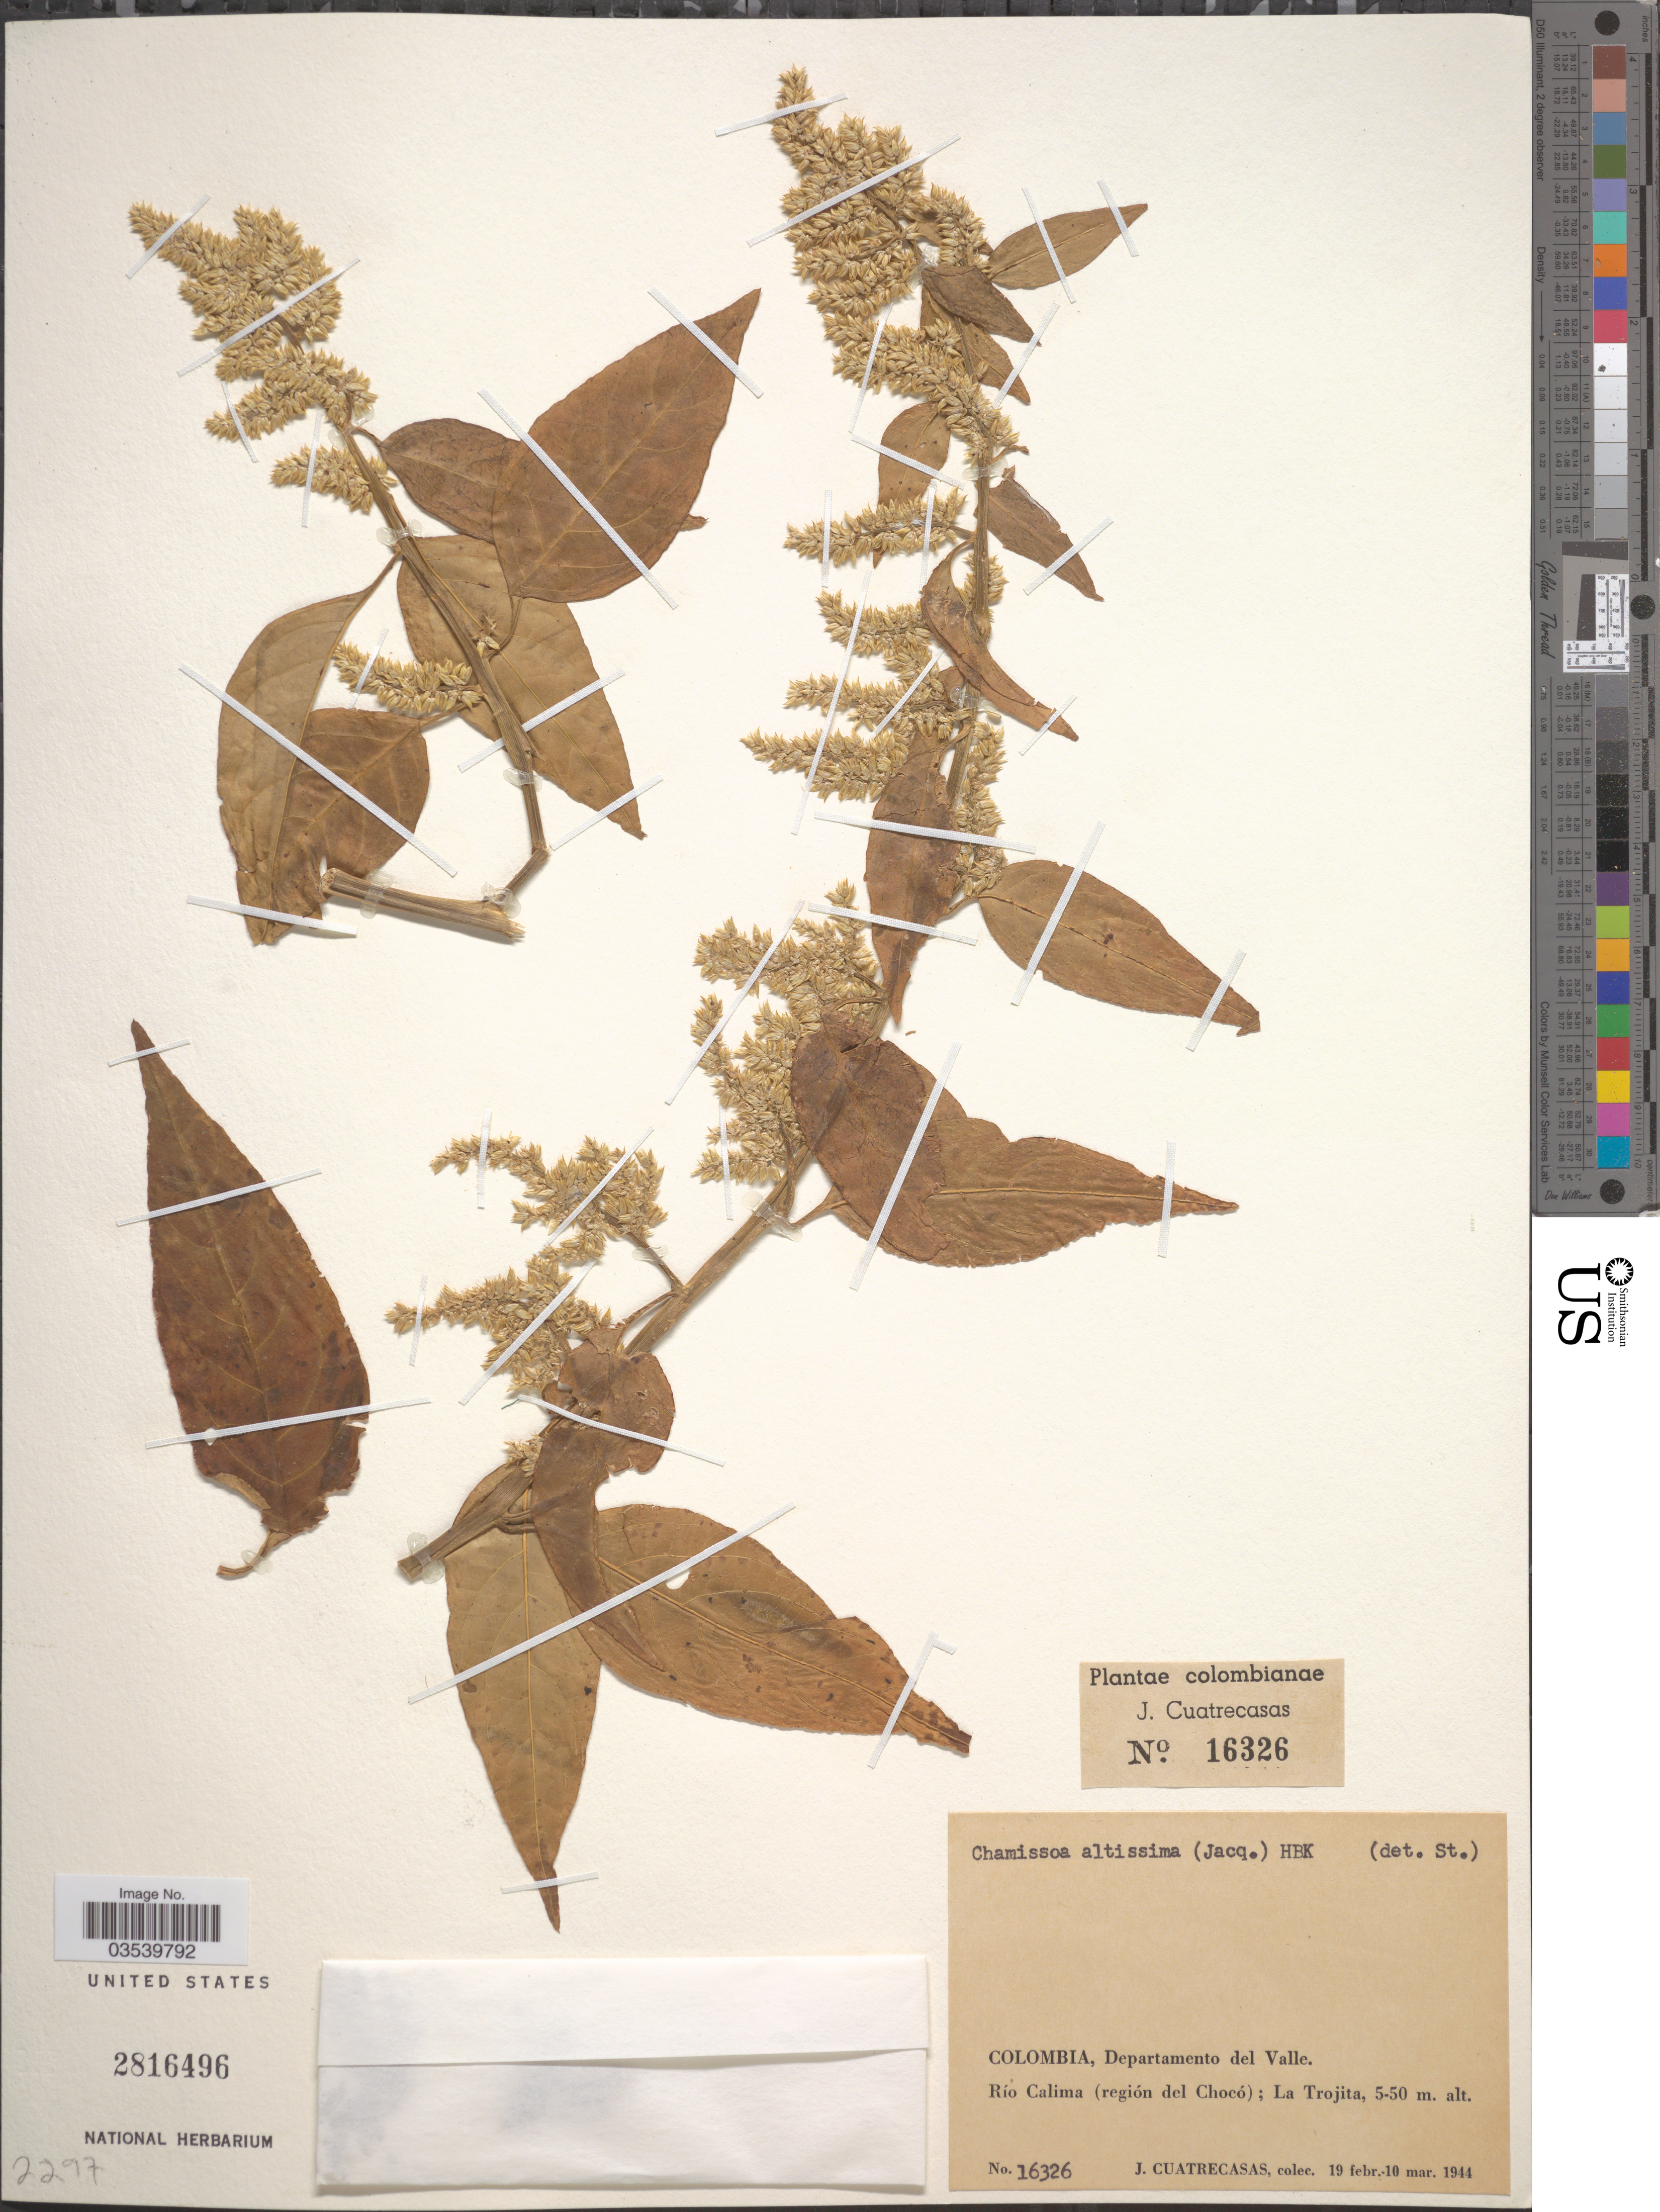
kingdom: Plantae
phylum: Tracheophyta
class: Magnoliopsida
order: Caryophyllales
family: Amaranthaceae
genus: Chamissoa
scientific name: Chamissoa altissima var. altissima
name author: (Jacq.) Kunth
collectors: J. Cuatrecasas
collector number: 16326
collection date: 1944-02-19/1944-03-10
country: Colombia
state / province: Valle del Cauca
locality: Departamento del Valle. Río Calima (región del Chocó); La Trojita.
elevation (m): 5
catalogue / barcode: US 2816496